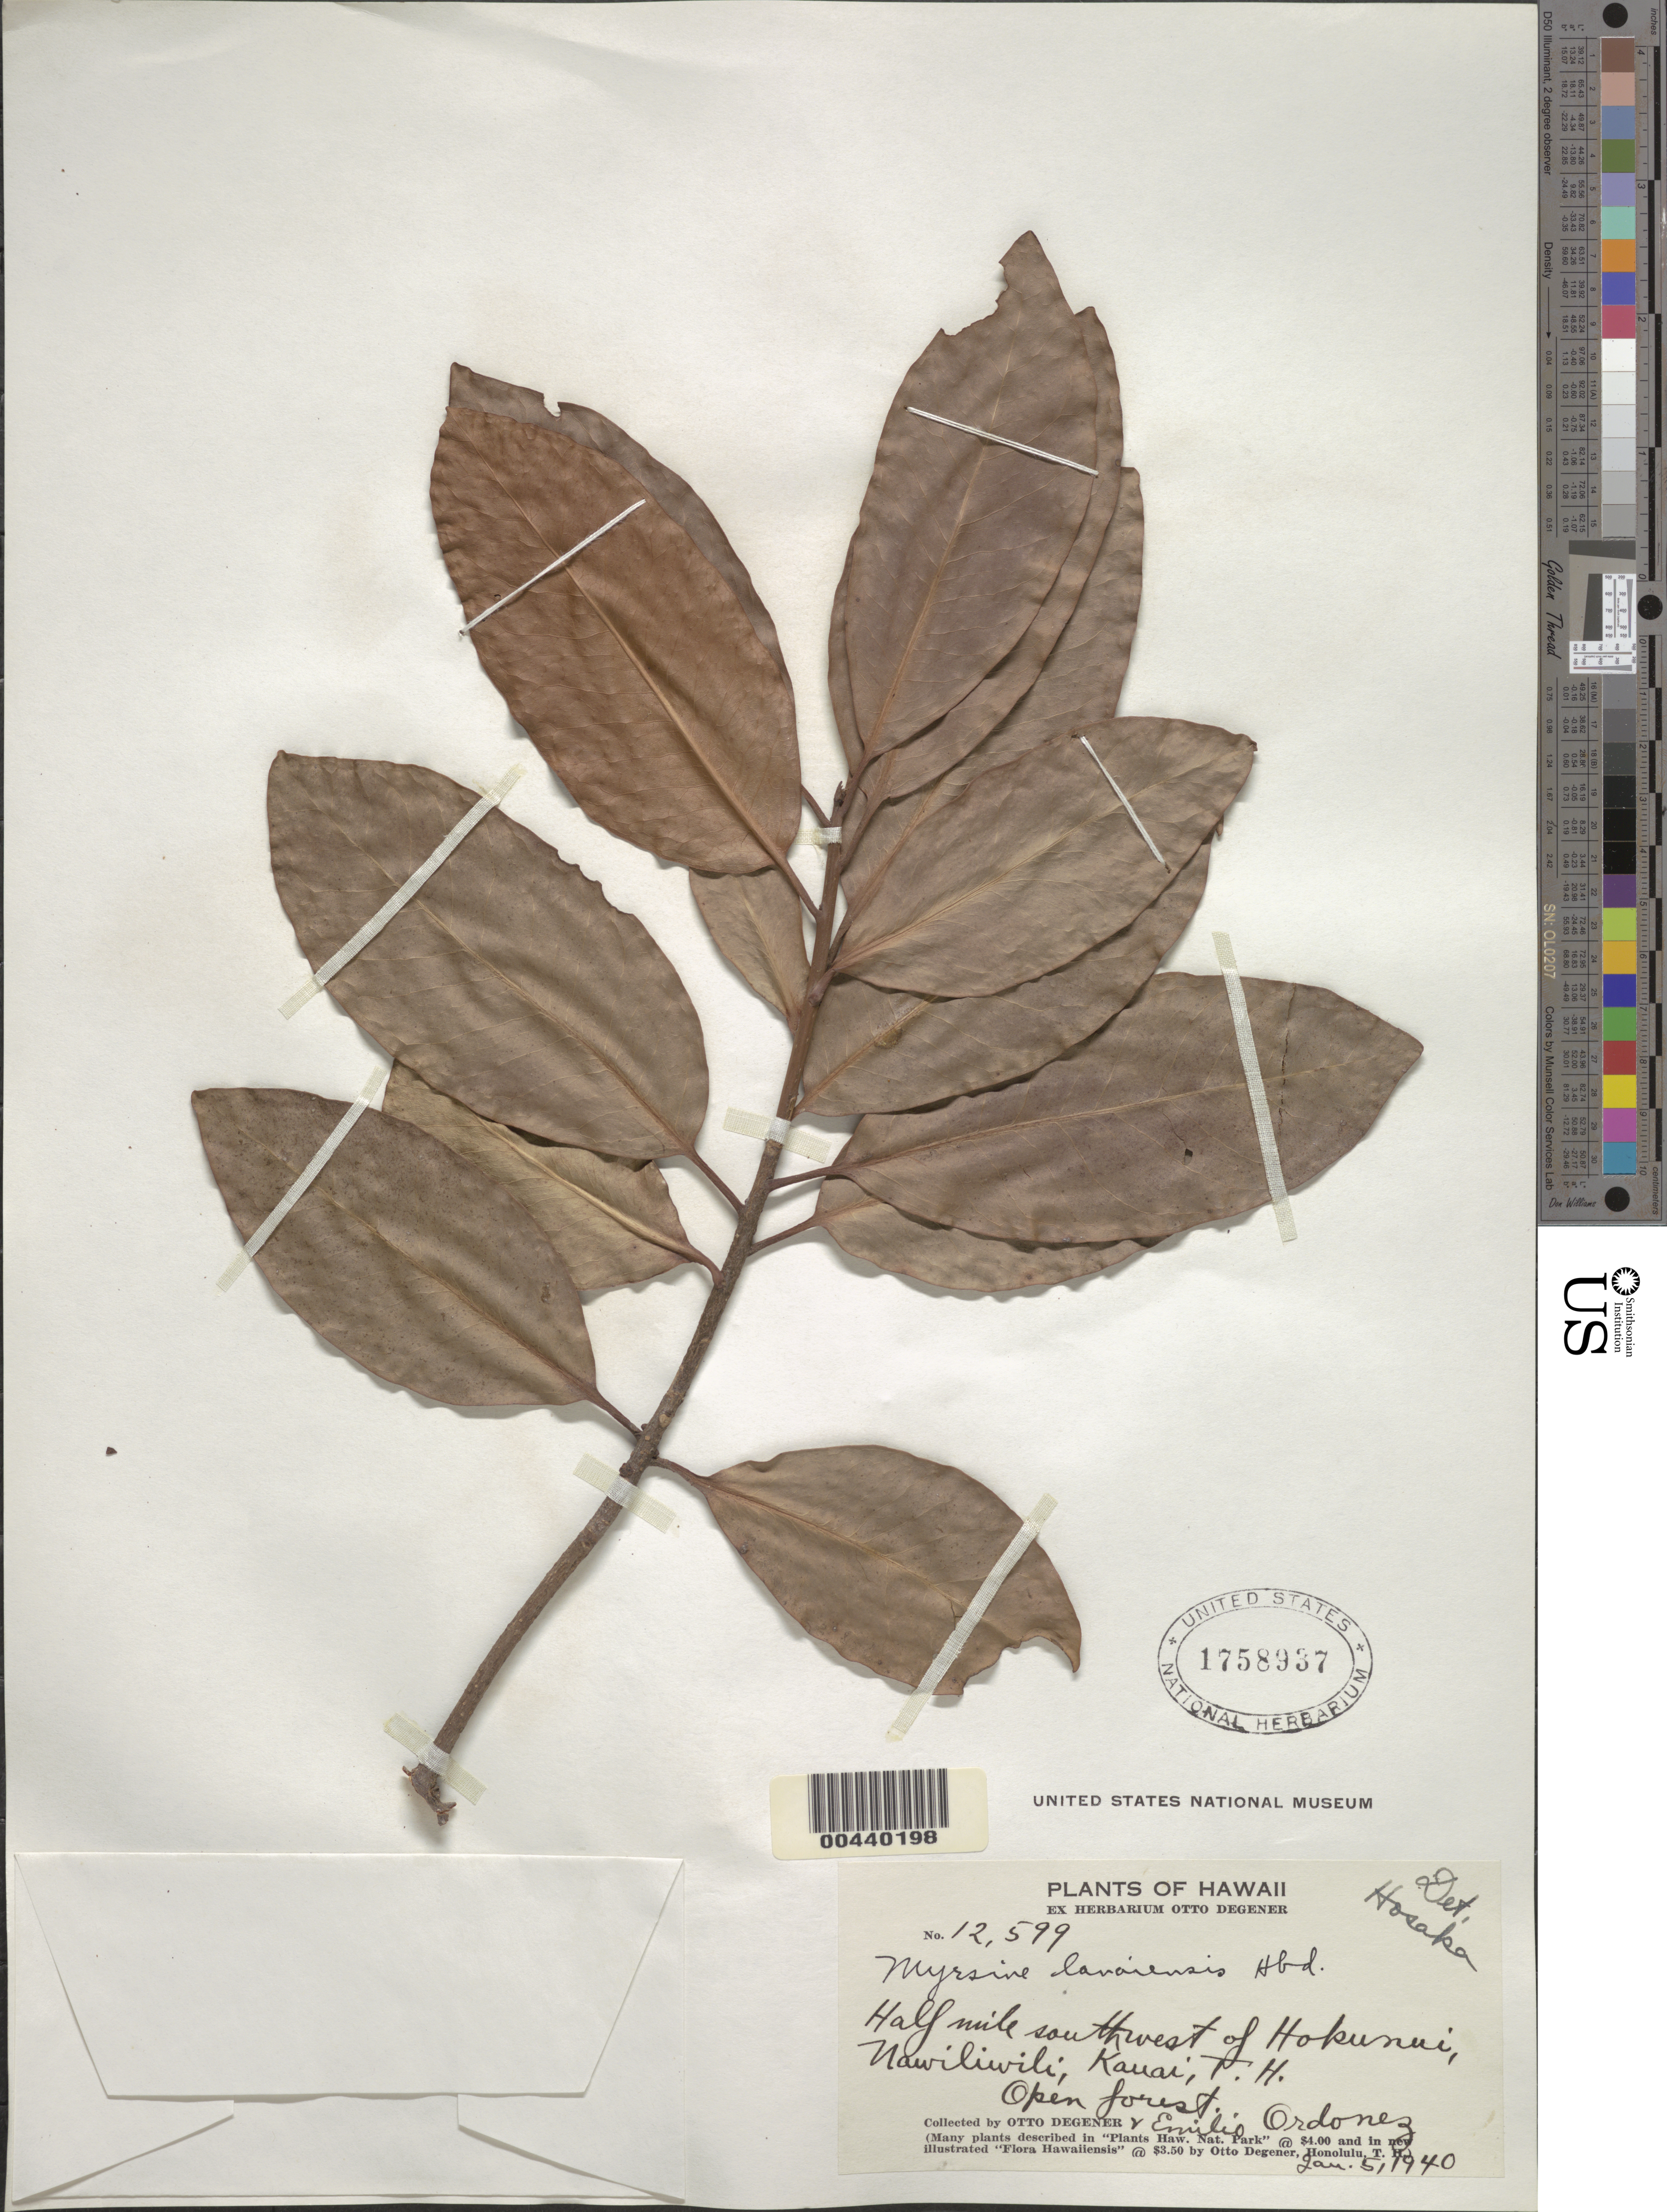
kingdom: Plantae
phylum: Tracheophyta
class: Magnoliopsida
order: Ericales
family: Primulaceae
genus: Myrsine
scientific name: Myrsine lanaiensis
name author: Hillebr.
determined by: Hosaka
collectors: O. Degener & E. Ordonez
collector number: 12599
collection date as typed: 5 Jan 1940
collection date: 1940-01-05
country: United States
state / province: Hawaii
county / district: Kauai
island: Kaua'i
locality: Half mi SW of Hokunui, Nawiliwili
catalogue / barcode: US 1758937